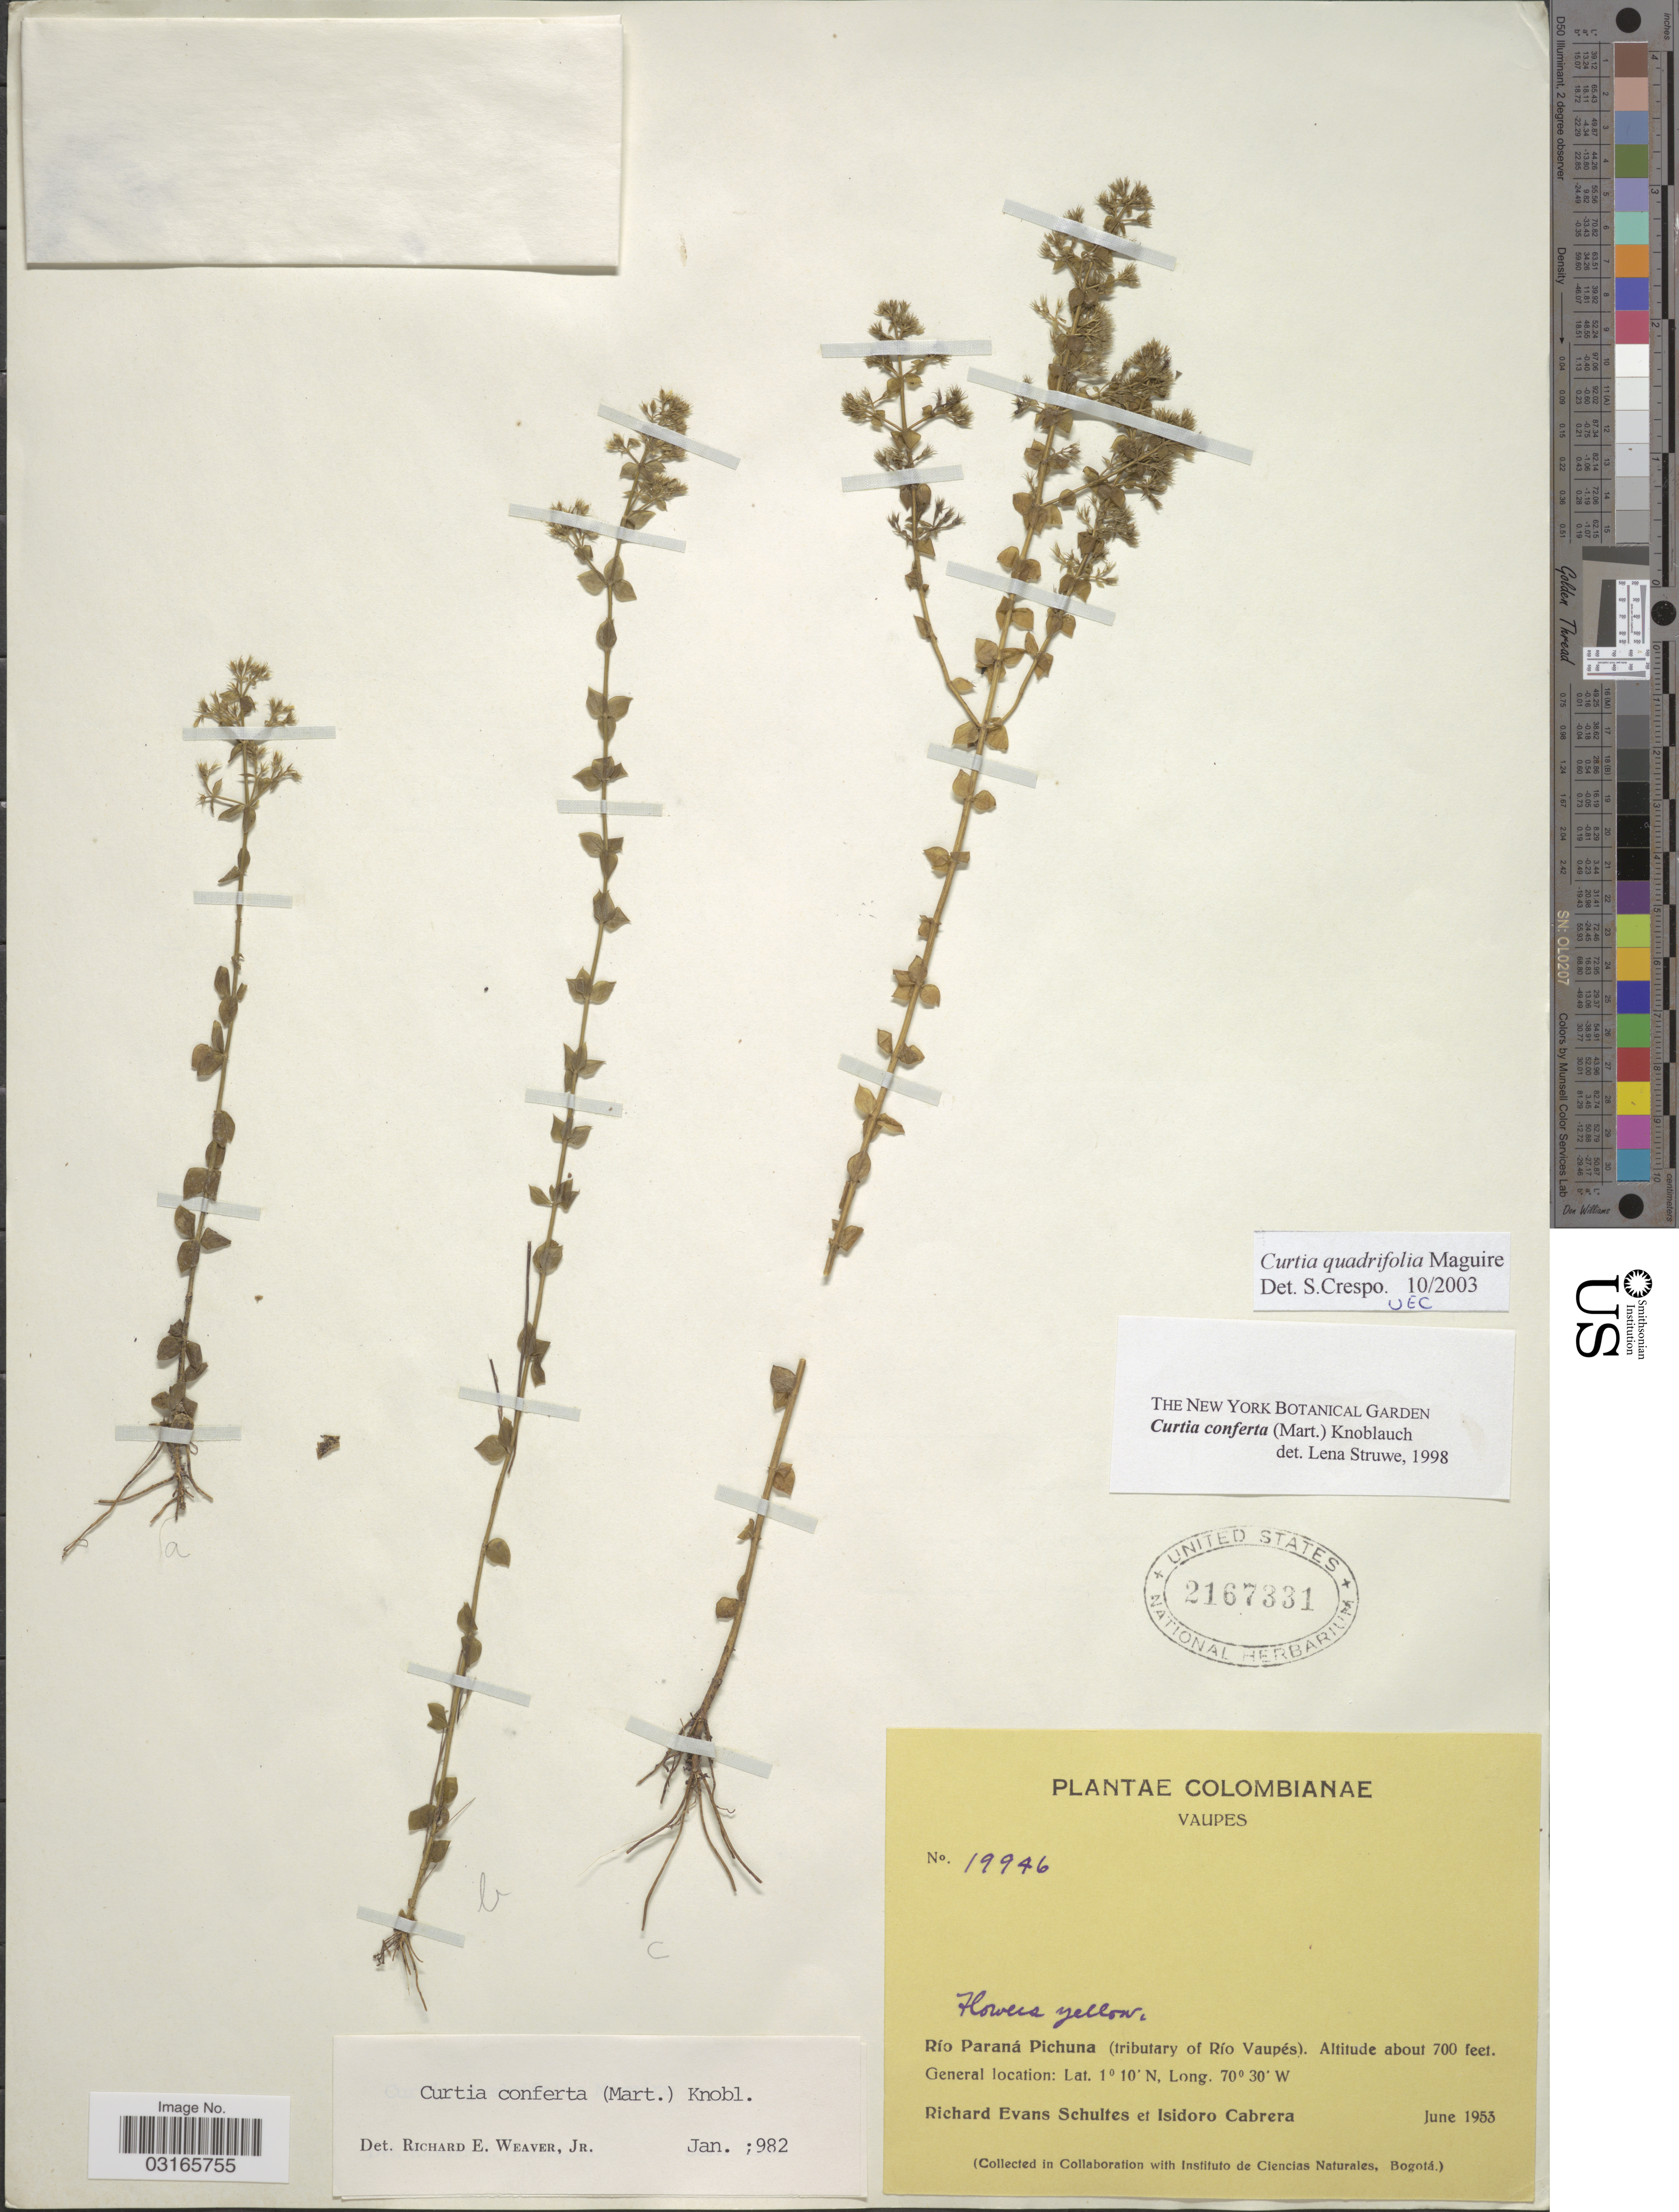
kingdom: Plantae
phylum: Tracheophyta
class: Magnoliopsida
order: Gentianales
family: Gentianaceae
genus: Curtia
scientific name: Curtia quadrifolia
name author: Maguire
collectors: R. E. Schultes & I. Cabrera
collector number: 19946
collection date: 1953-06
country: Colombia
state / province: Vaupés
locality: Río Paraná Pichuna (tributary of Río Vaupés).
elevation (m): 213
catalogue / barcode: US 2167331